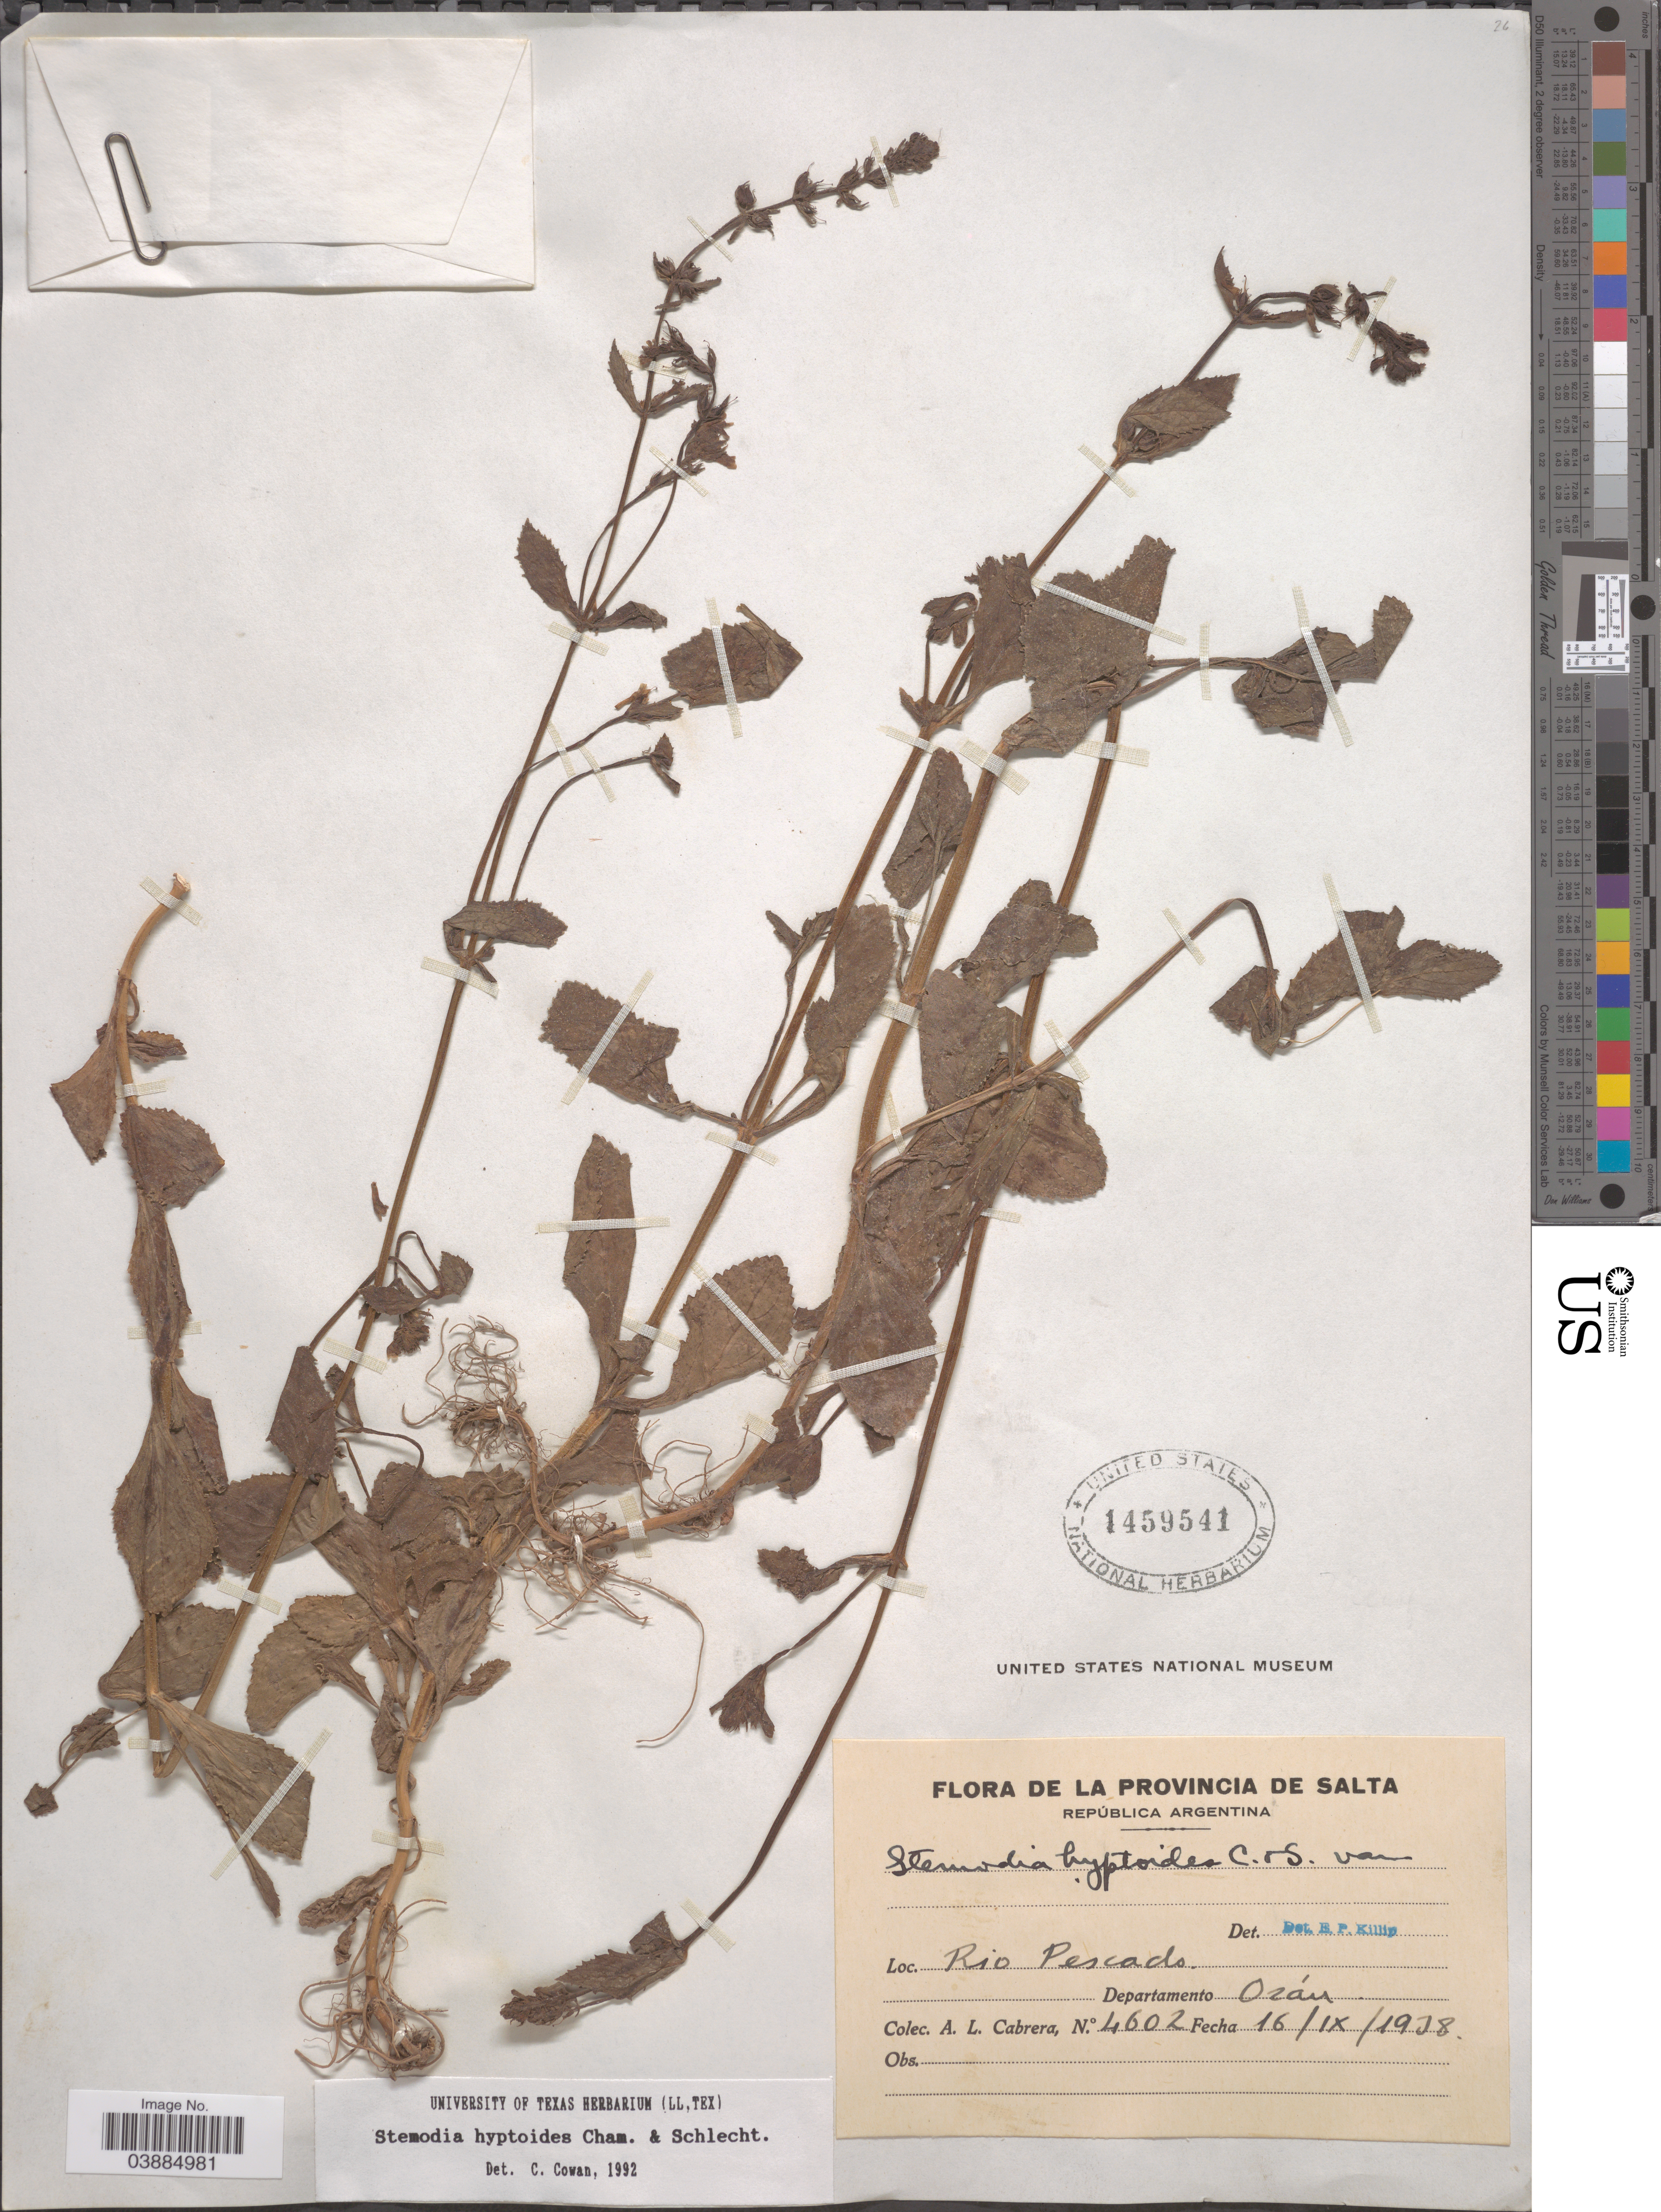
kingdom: Plantae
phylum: Tracheophyta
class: Magnoliopsida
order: Lamiales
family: Plantaginaceae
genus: Stemodia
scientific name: Stemodia hyptoides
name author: Cham. & Schltdl.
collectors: A. L. Cabrera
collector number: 4602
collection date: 1938-09-16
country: Argentina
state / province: Salta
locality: Rio Pescado. Departamento Orán.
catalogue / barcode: US 1459541